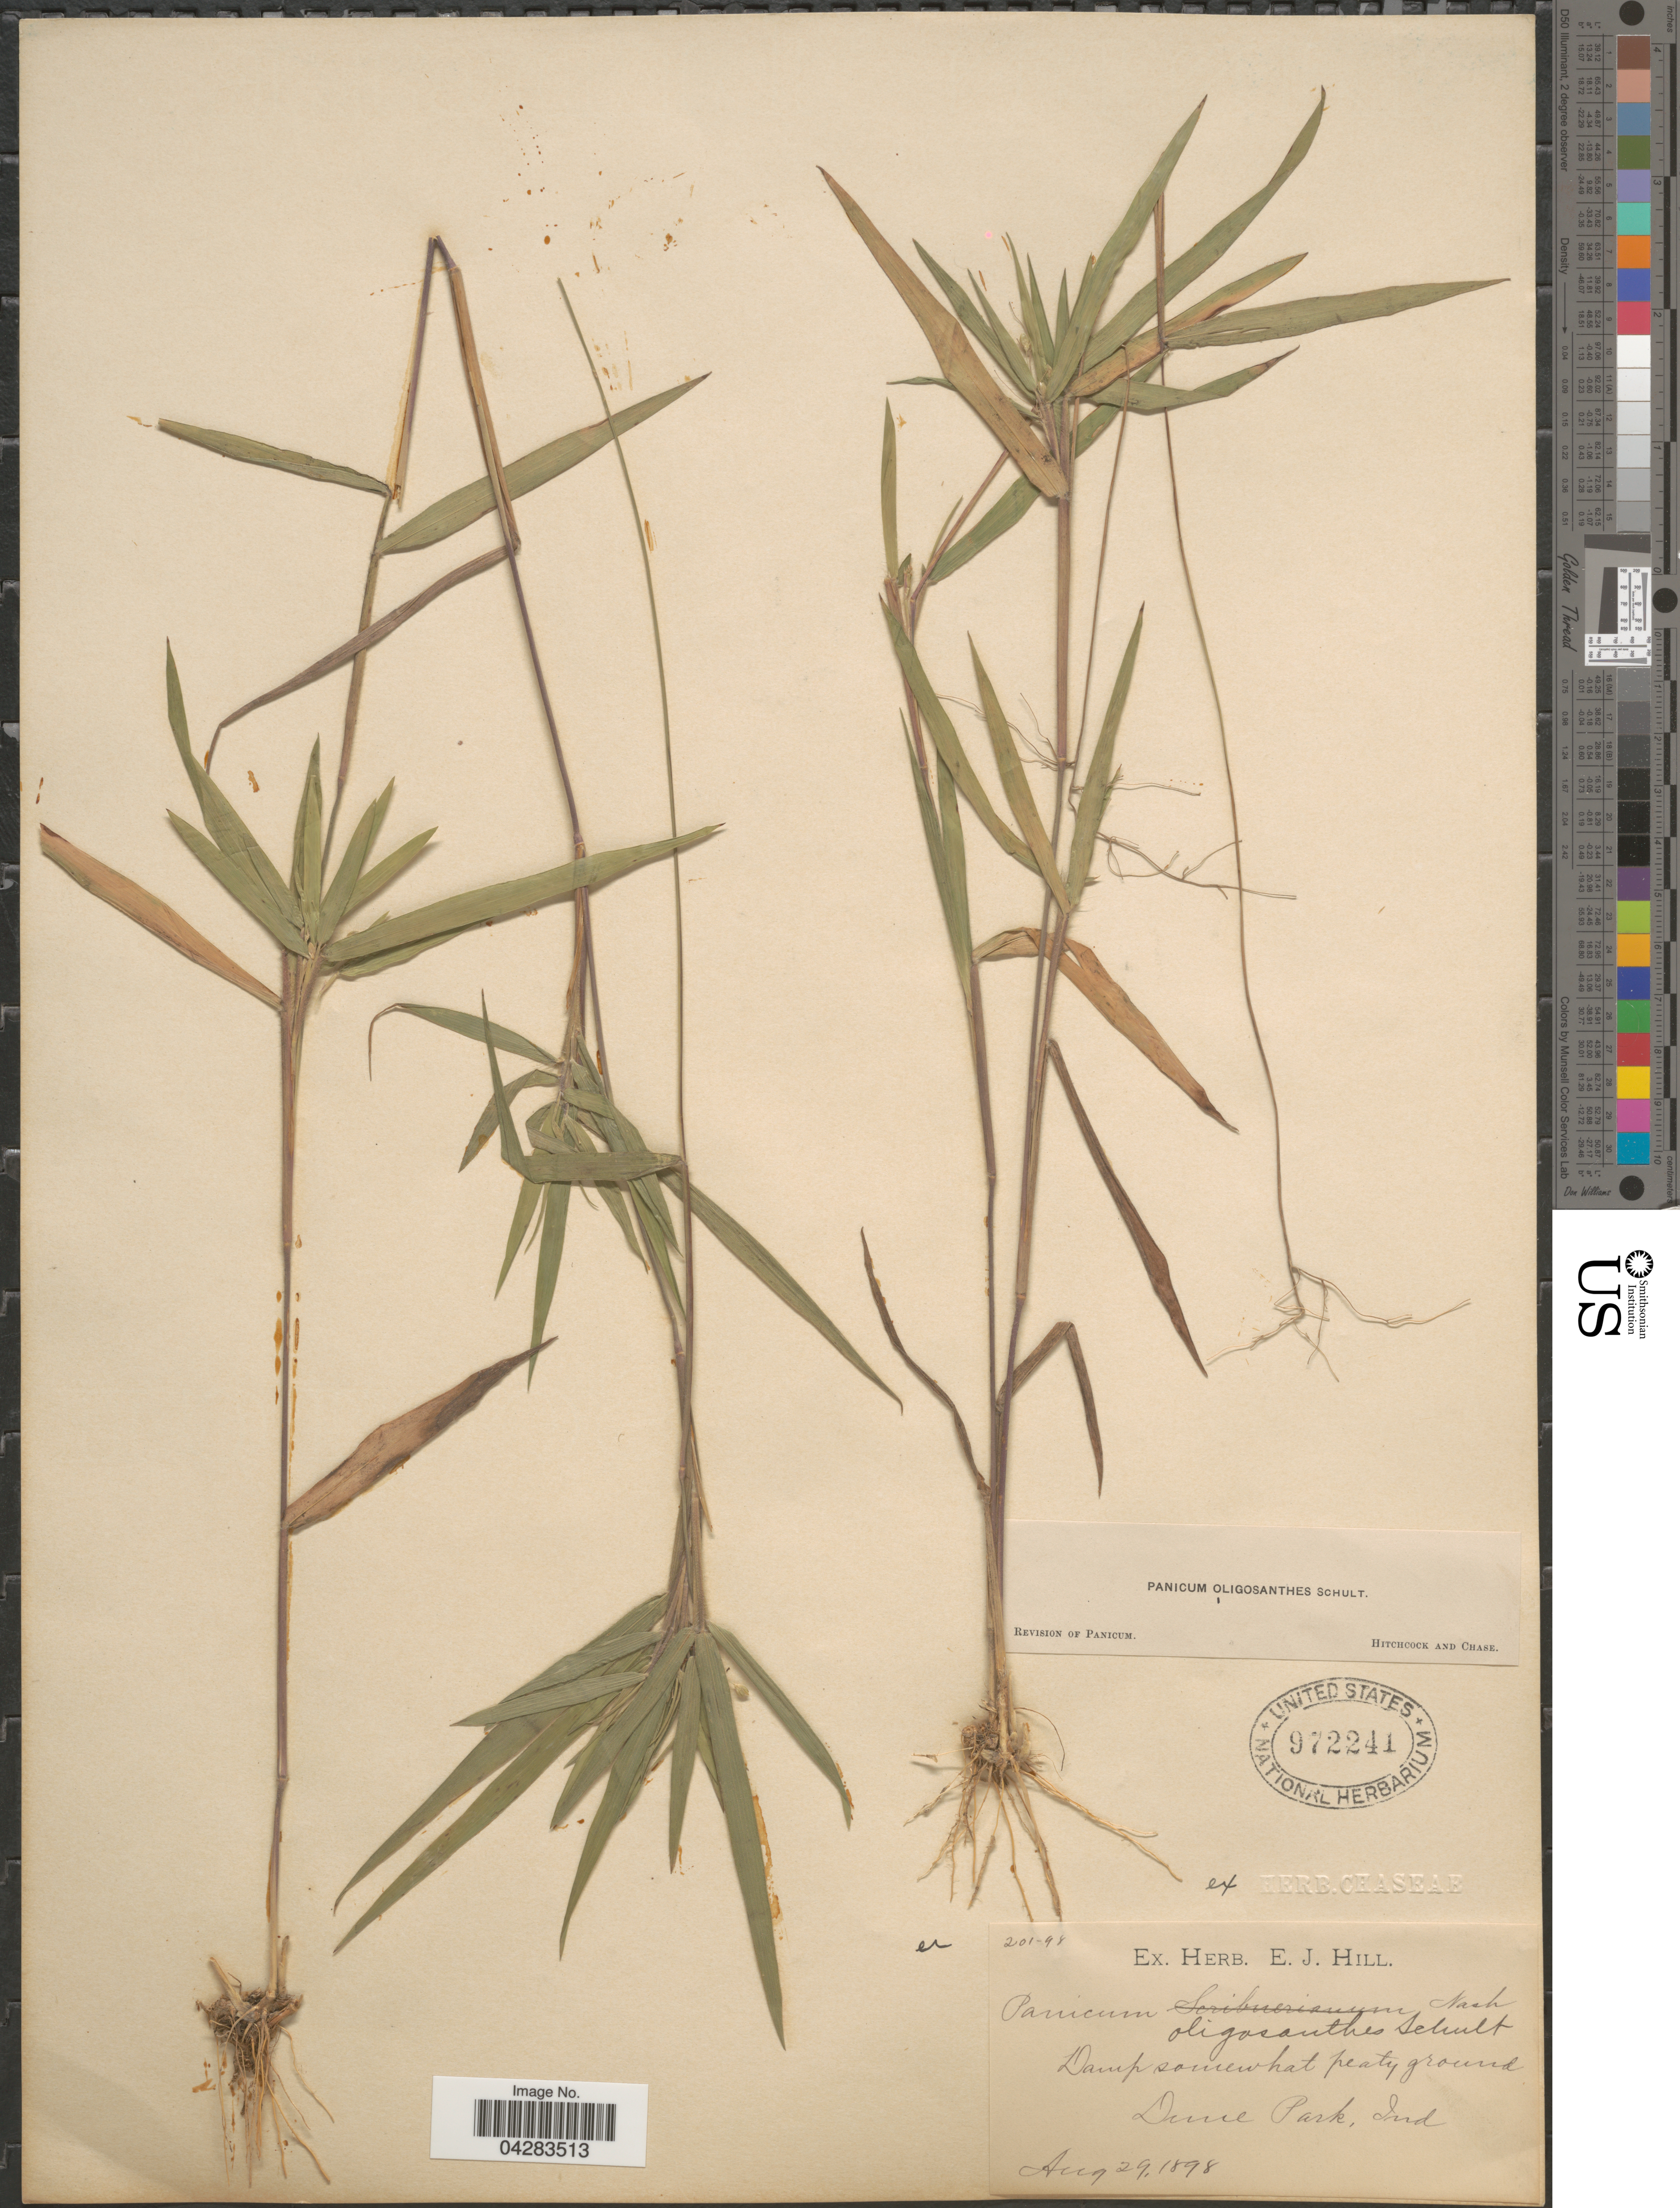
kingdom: Plantae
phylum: Tracheophyta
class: Liliopsida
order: Poales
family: Poaceae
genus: Dichanthelium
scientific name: Dichanthelium oligosanthes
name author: (Schult.) Gould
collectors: Ex herb. E. J. Hill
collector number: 201-98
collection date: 1898-08-29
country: United States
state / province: Indiana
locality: Dune Park.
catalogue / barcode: US 972241